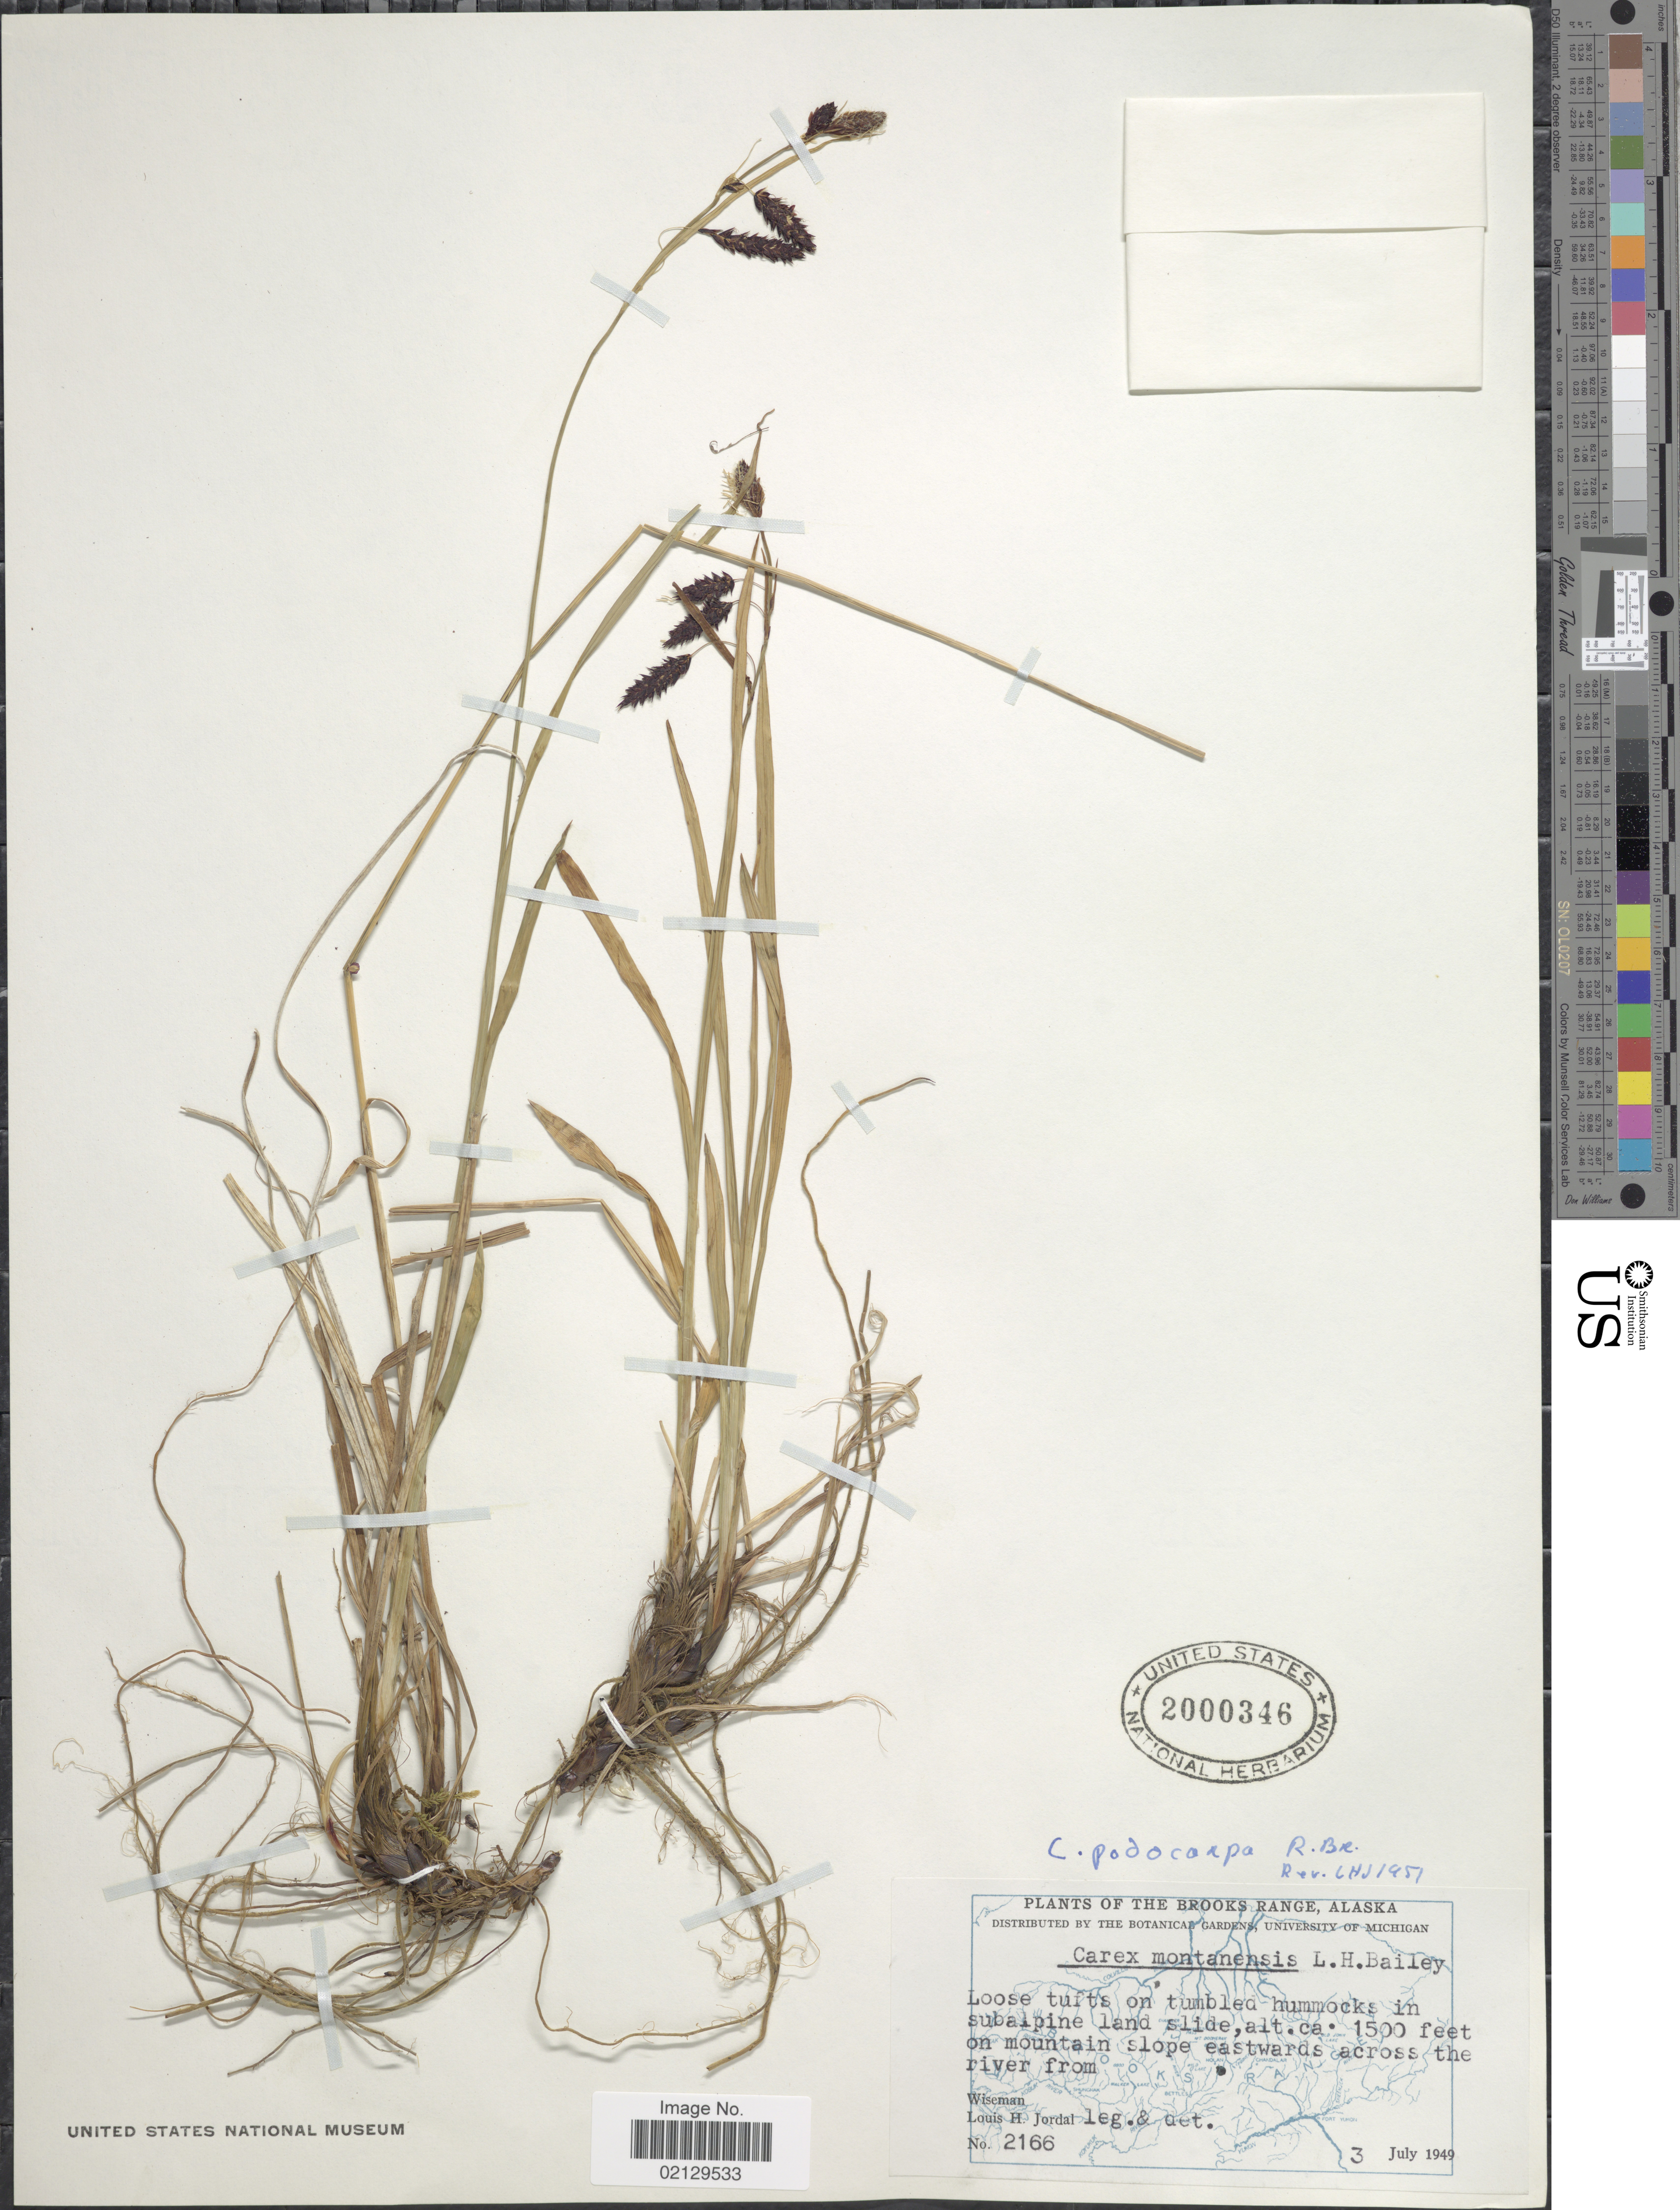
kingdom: Plantae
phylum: Tracheophyta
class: Liliopsida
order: Poales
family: Cyperaceae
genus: Carex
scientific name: Carex podocarpa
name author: R. Br.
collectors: L. Jordal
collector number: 2166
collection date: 1949-07-03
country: United States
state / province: Alaska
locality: The Brooks Range, Alaska, Loose tufts on tumbled hummocks in subalpine land slide, on mountain slope eastwards across the river from Wiseman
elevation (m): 457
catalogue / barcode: US 2000346